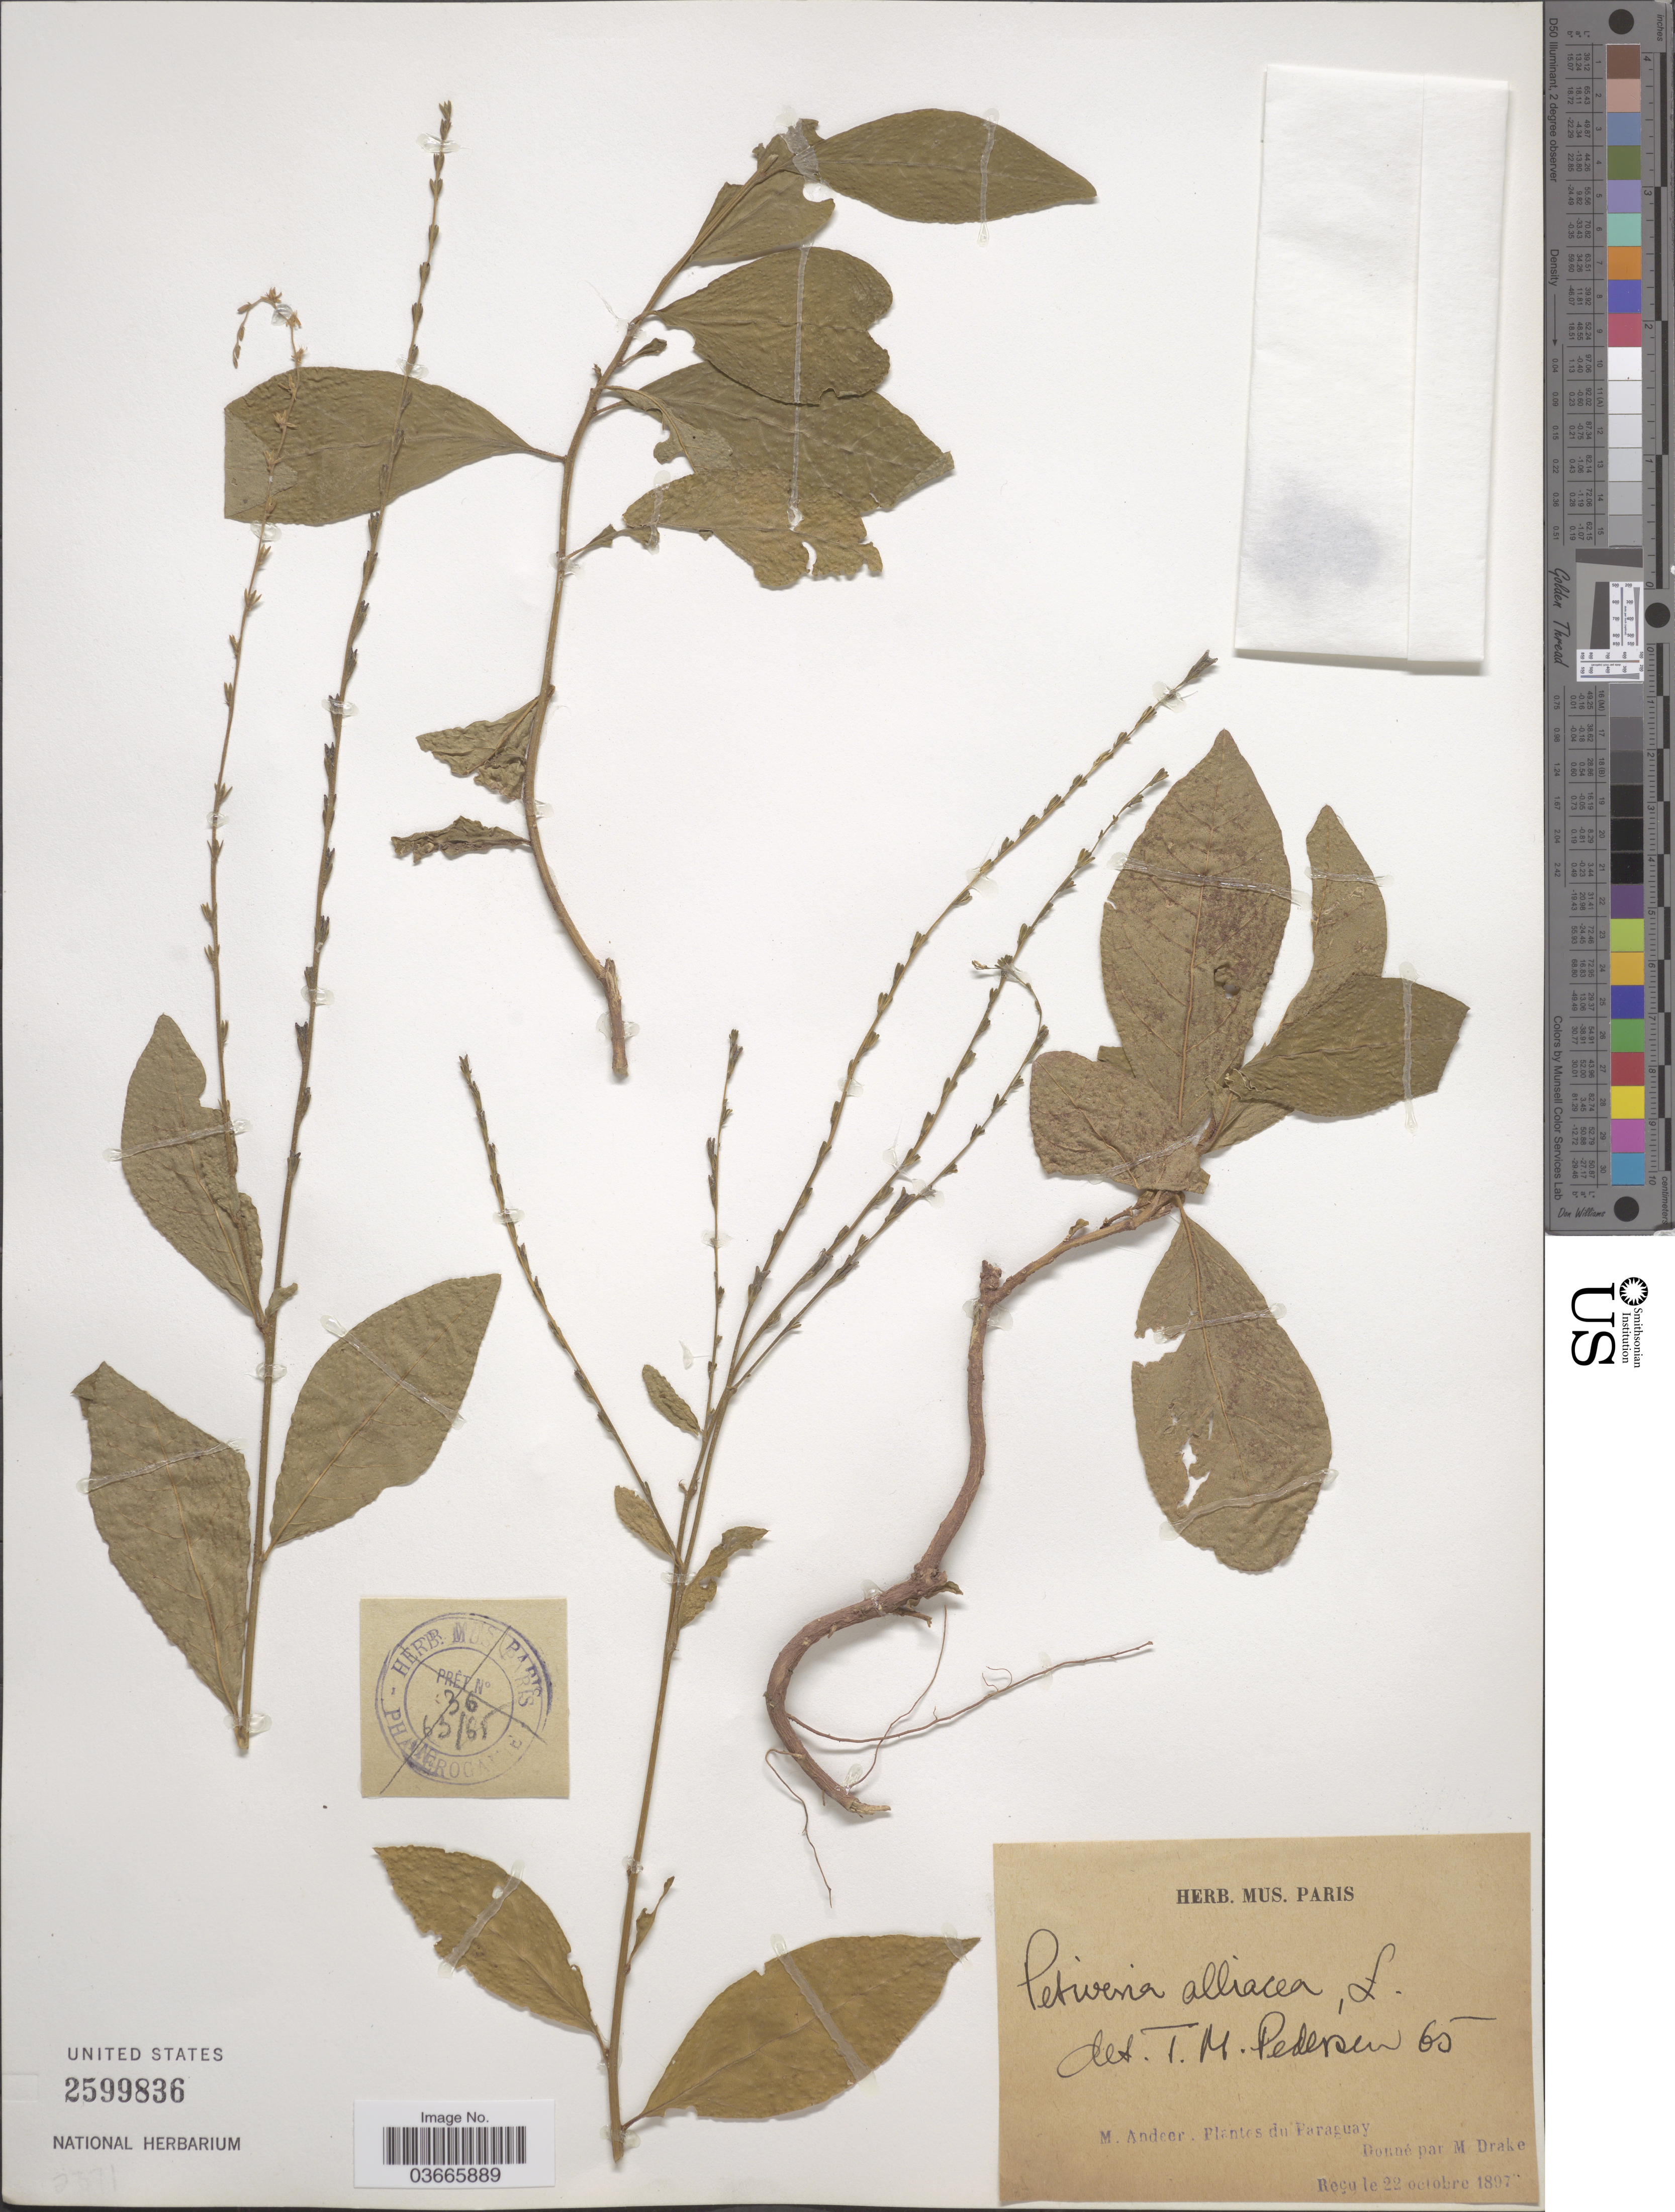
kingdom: Plantae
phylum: Tracheophyta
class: Magnoliopsida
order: Caryophyllales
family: Phytolaccaceae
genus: Petiveria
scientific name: Petiveria alliacea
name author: L.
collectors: M. Drake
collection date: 1897-10-22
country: Paraguay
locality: M. Andeer.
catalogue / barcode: US 2599836